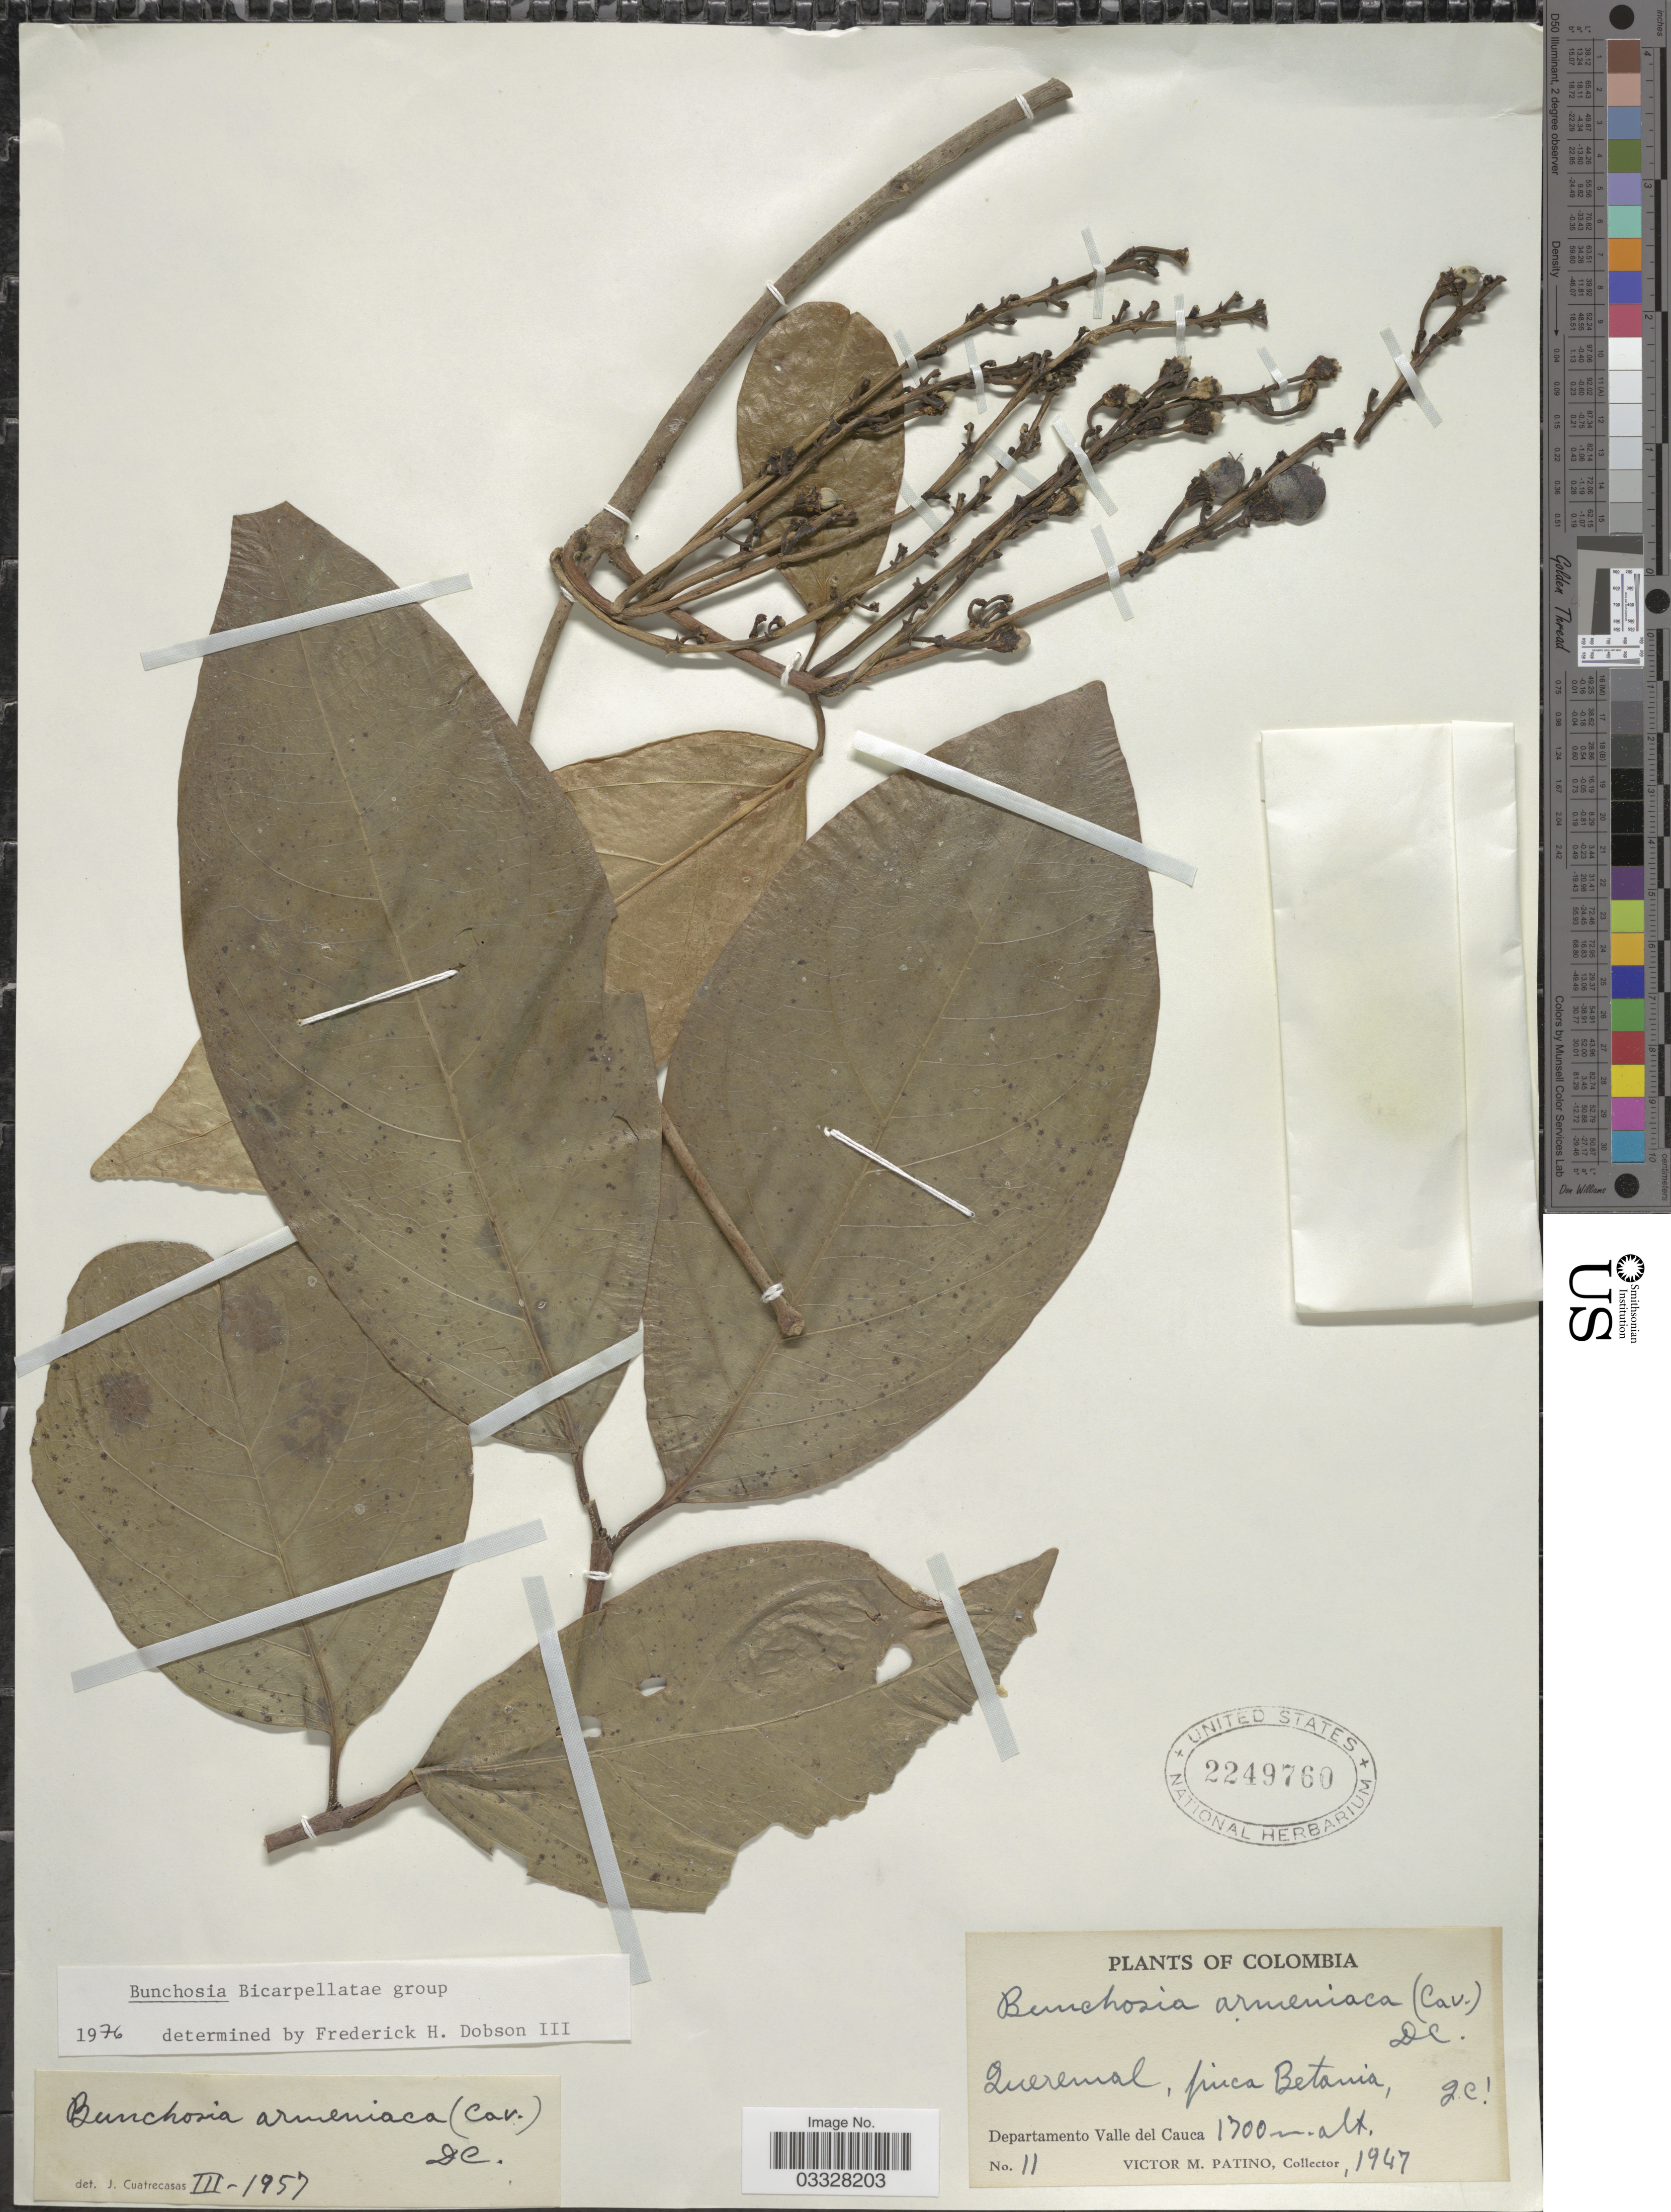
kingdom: Plantae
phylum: Tracheophyta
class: Magnoliopsida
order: Malpighiales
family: Malpighiaceae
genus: Bunchosia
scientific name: Bunchosia armeniaca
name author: (Cav.) DC.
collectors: V. M. Patiño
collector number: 11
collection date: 1947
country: Colombia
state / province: Valle del Cauca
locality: Queremal, finca Betania, Departamento Valle del Cauca.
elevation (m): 1700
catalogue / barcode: US 2249760